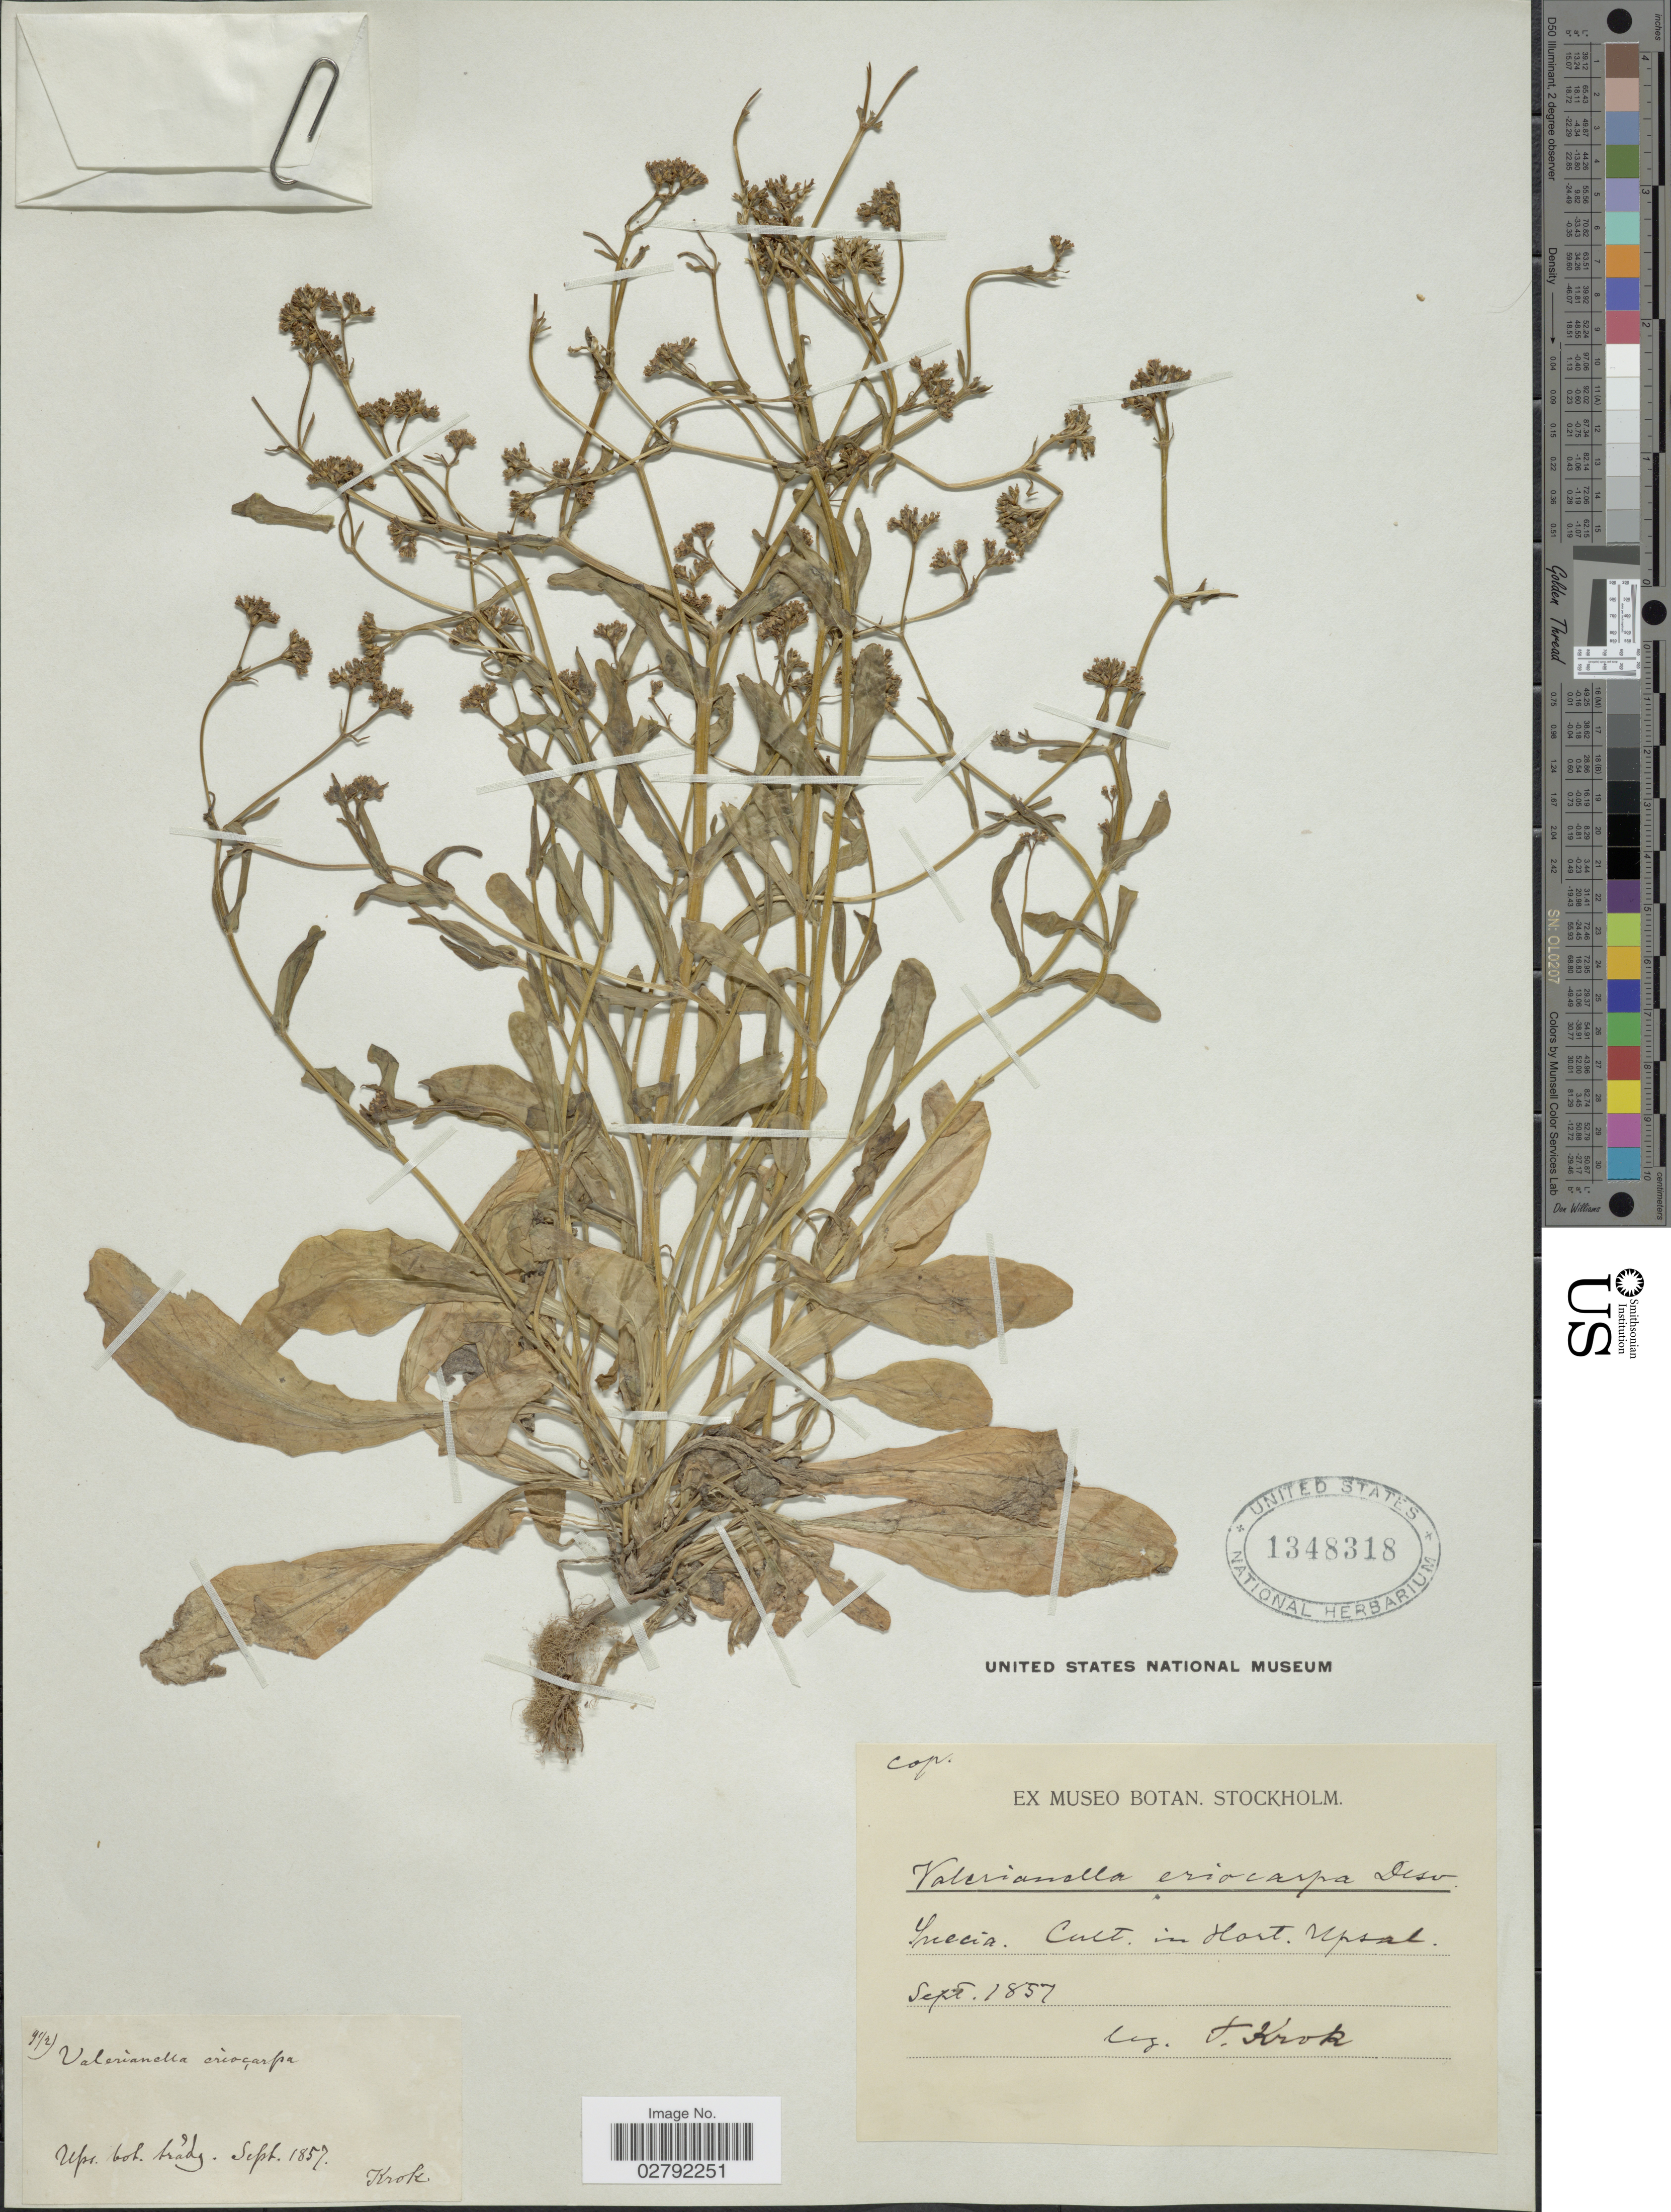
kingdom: Plantae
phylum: Tracheophyta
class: Magnoliopsida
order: Dipsacales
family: Caprifoliaceae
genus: Valerianella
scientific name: Valerianella eriocarpa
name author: Desv.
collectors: T. Krok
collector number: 992*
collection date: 1857-09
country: Sweden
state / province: Uppsala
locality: Cult. in Hort. Upsal.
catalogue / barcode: US 1348318